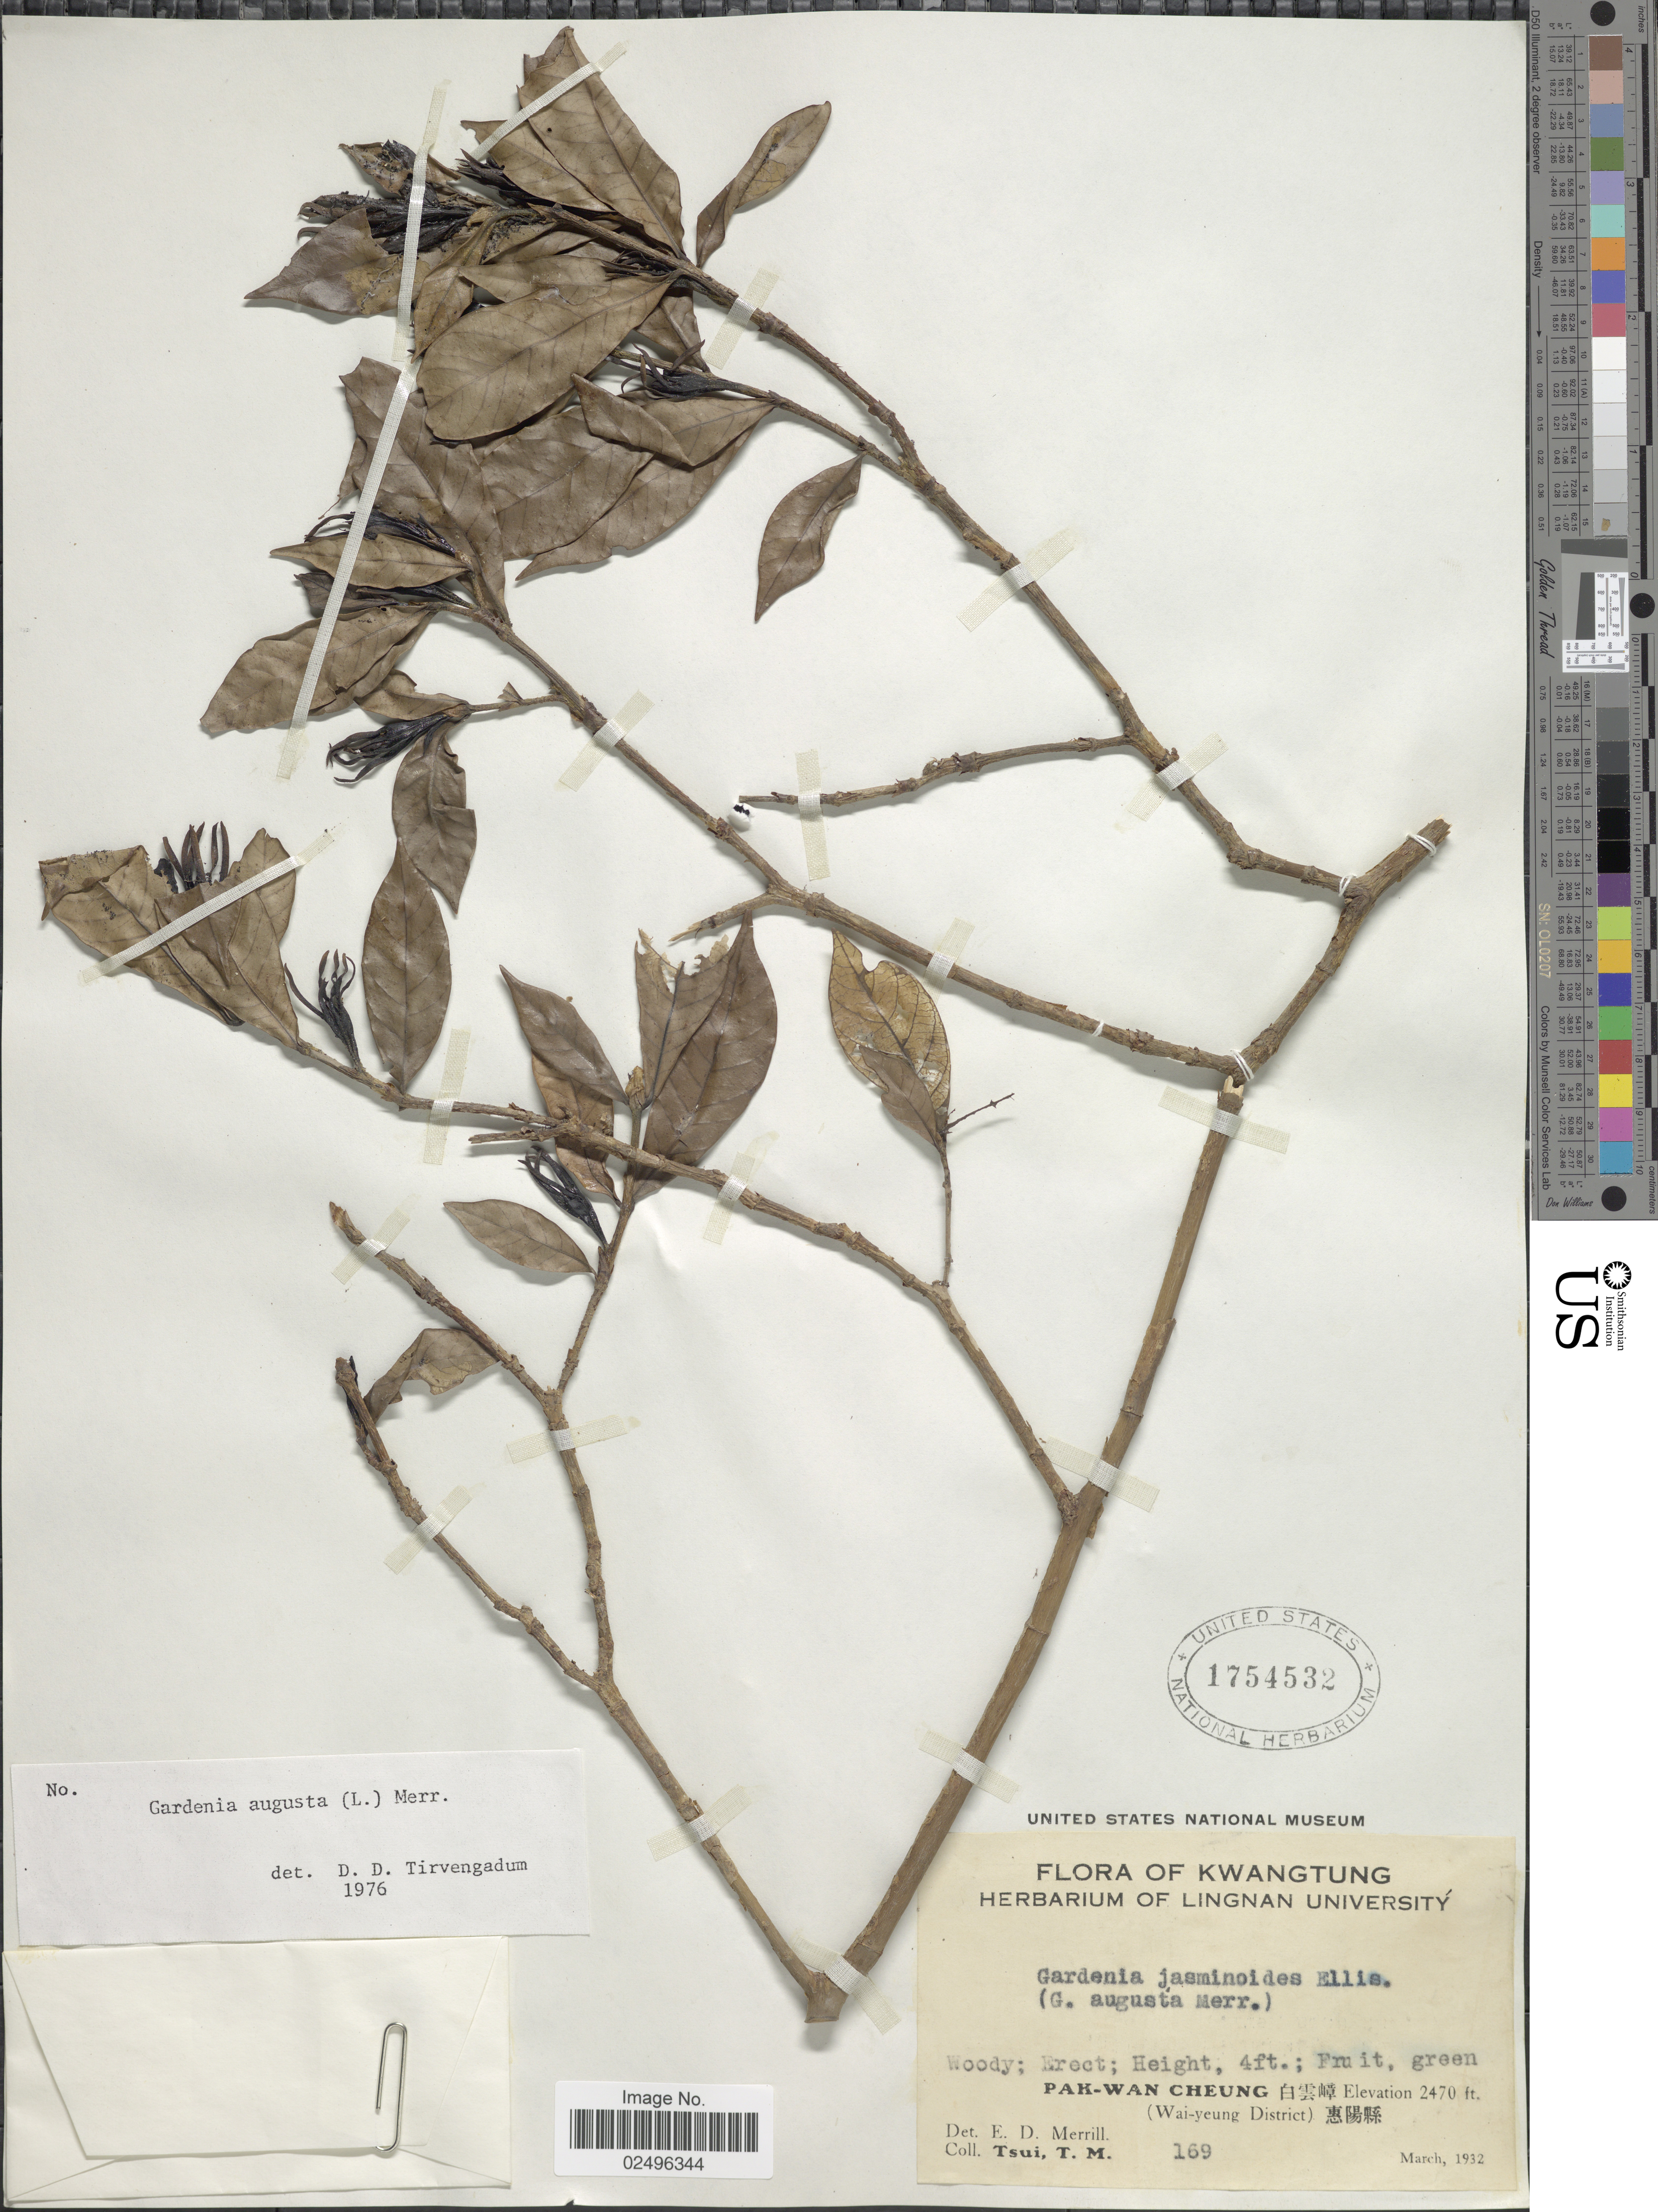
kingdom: Plantae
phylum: Tracheophyta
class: Magnoliopsida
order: Gentianales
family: Rubiaceae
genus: Gardenia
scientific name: Gardenia augusta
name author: (L.) Merr.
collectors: T. Tsui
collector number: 169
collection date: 1932-03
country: China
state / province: Guangdong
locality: Kwangtung. Pak-Wan Cheung (Wai-yeung District)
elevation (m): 753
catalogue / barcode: US 1754532